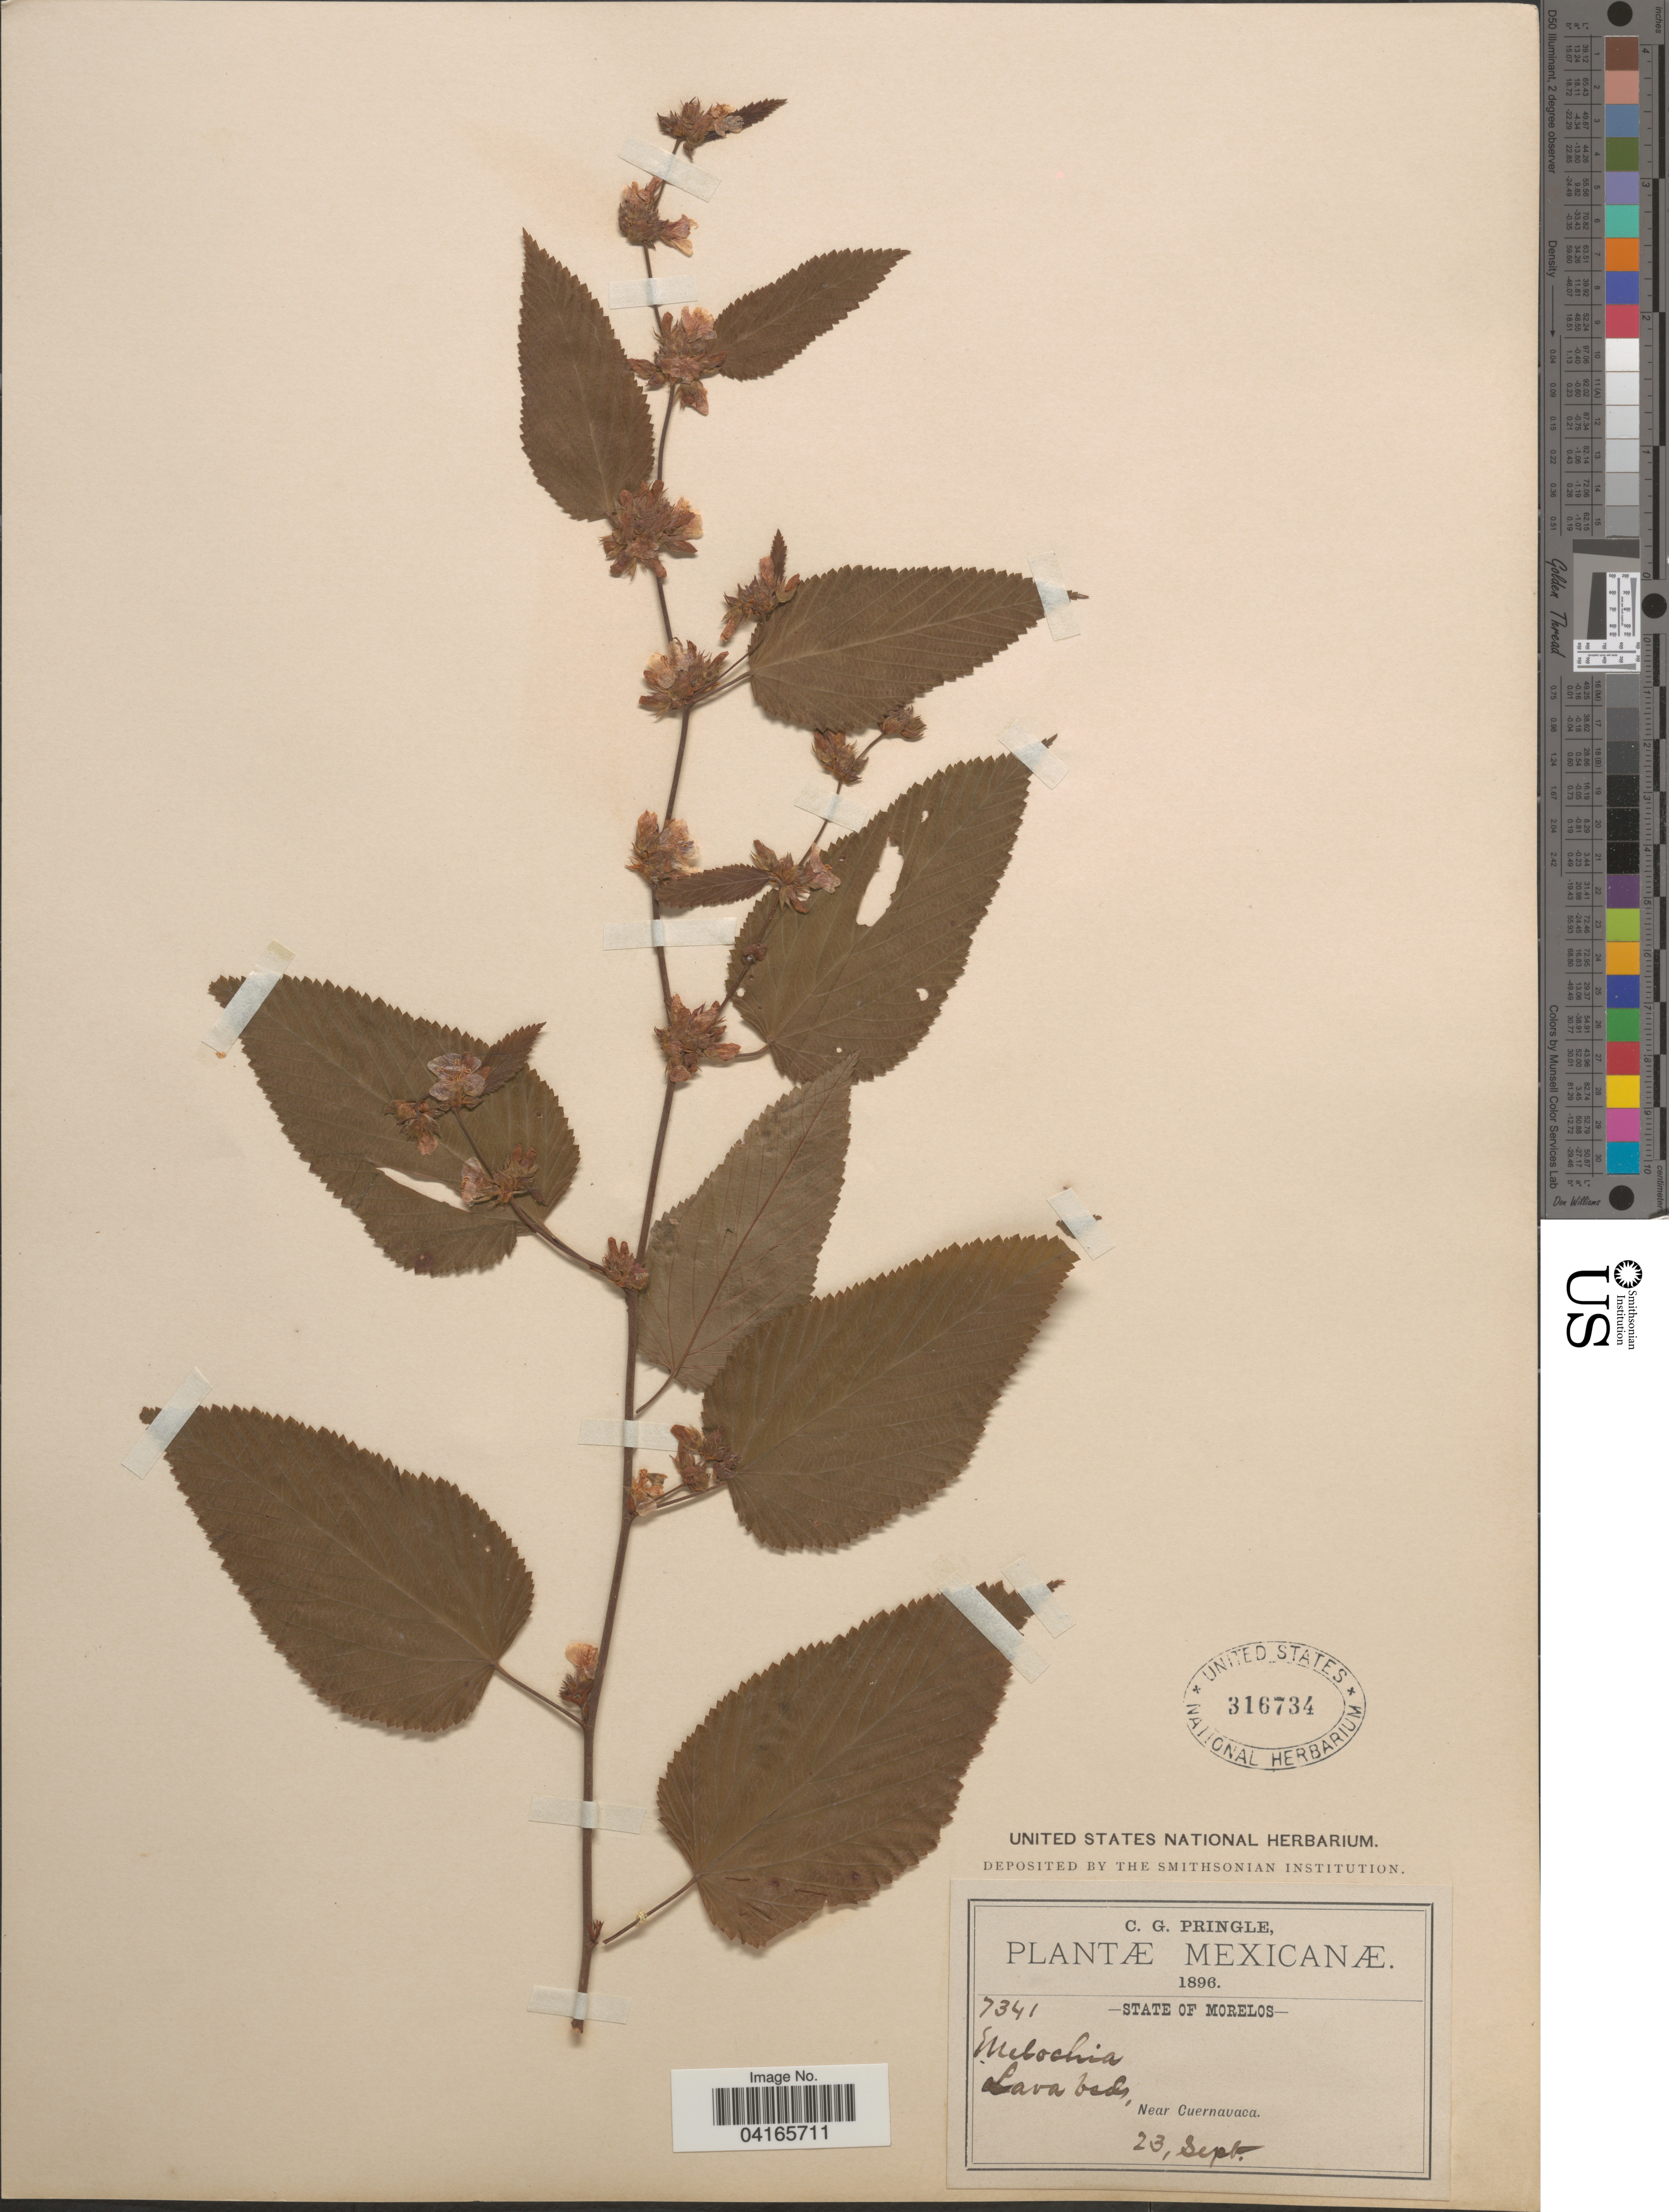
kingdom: Plantae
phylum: Tracheophyta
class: Magnoliopsida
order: Malvales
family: Malvaceae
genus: Melochia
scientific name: Melochia sp.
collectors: C. G. Pringle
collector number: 7341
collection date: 1896-09-23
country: Mexico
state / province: Morelos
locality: Lava beds, near Cuernavaca.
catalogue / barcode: US 316734